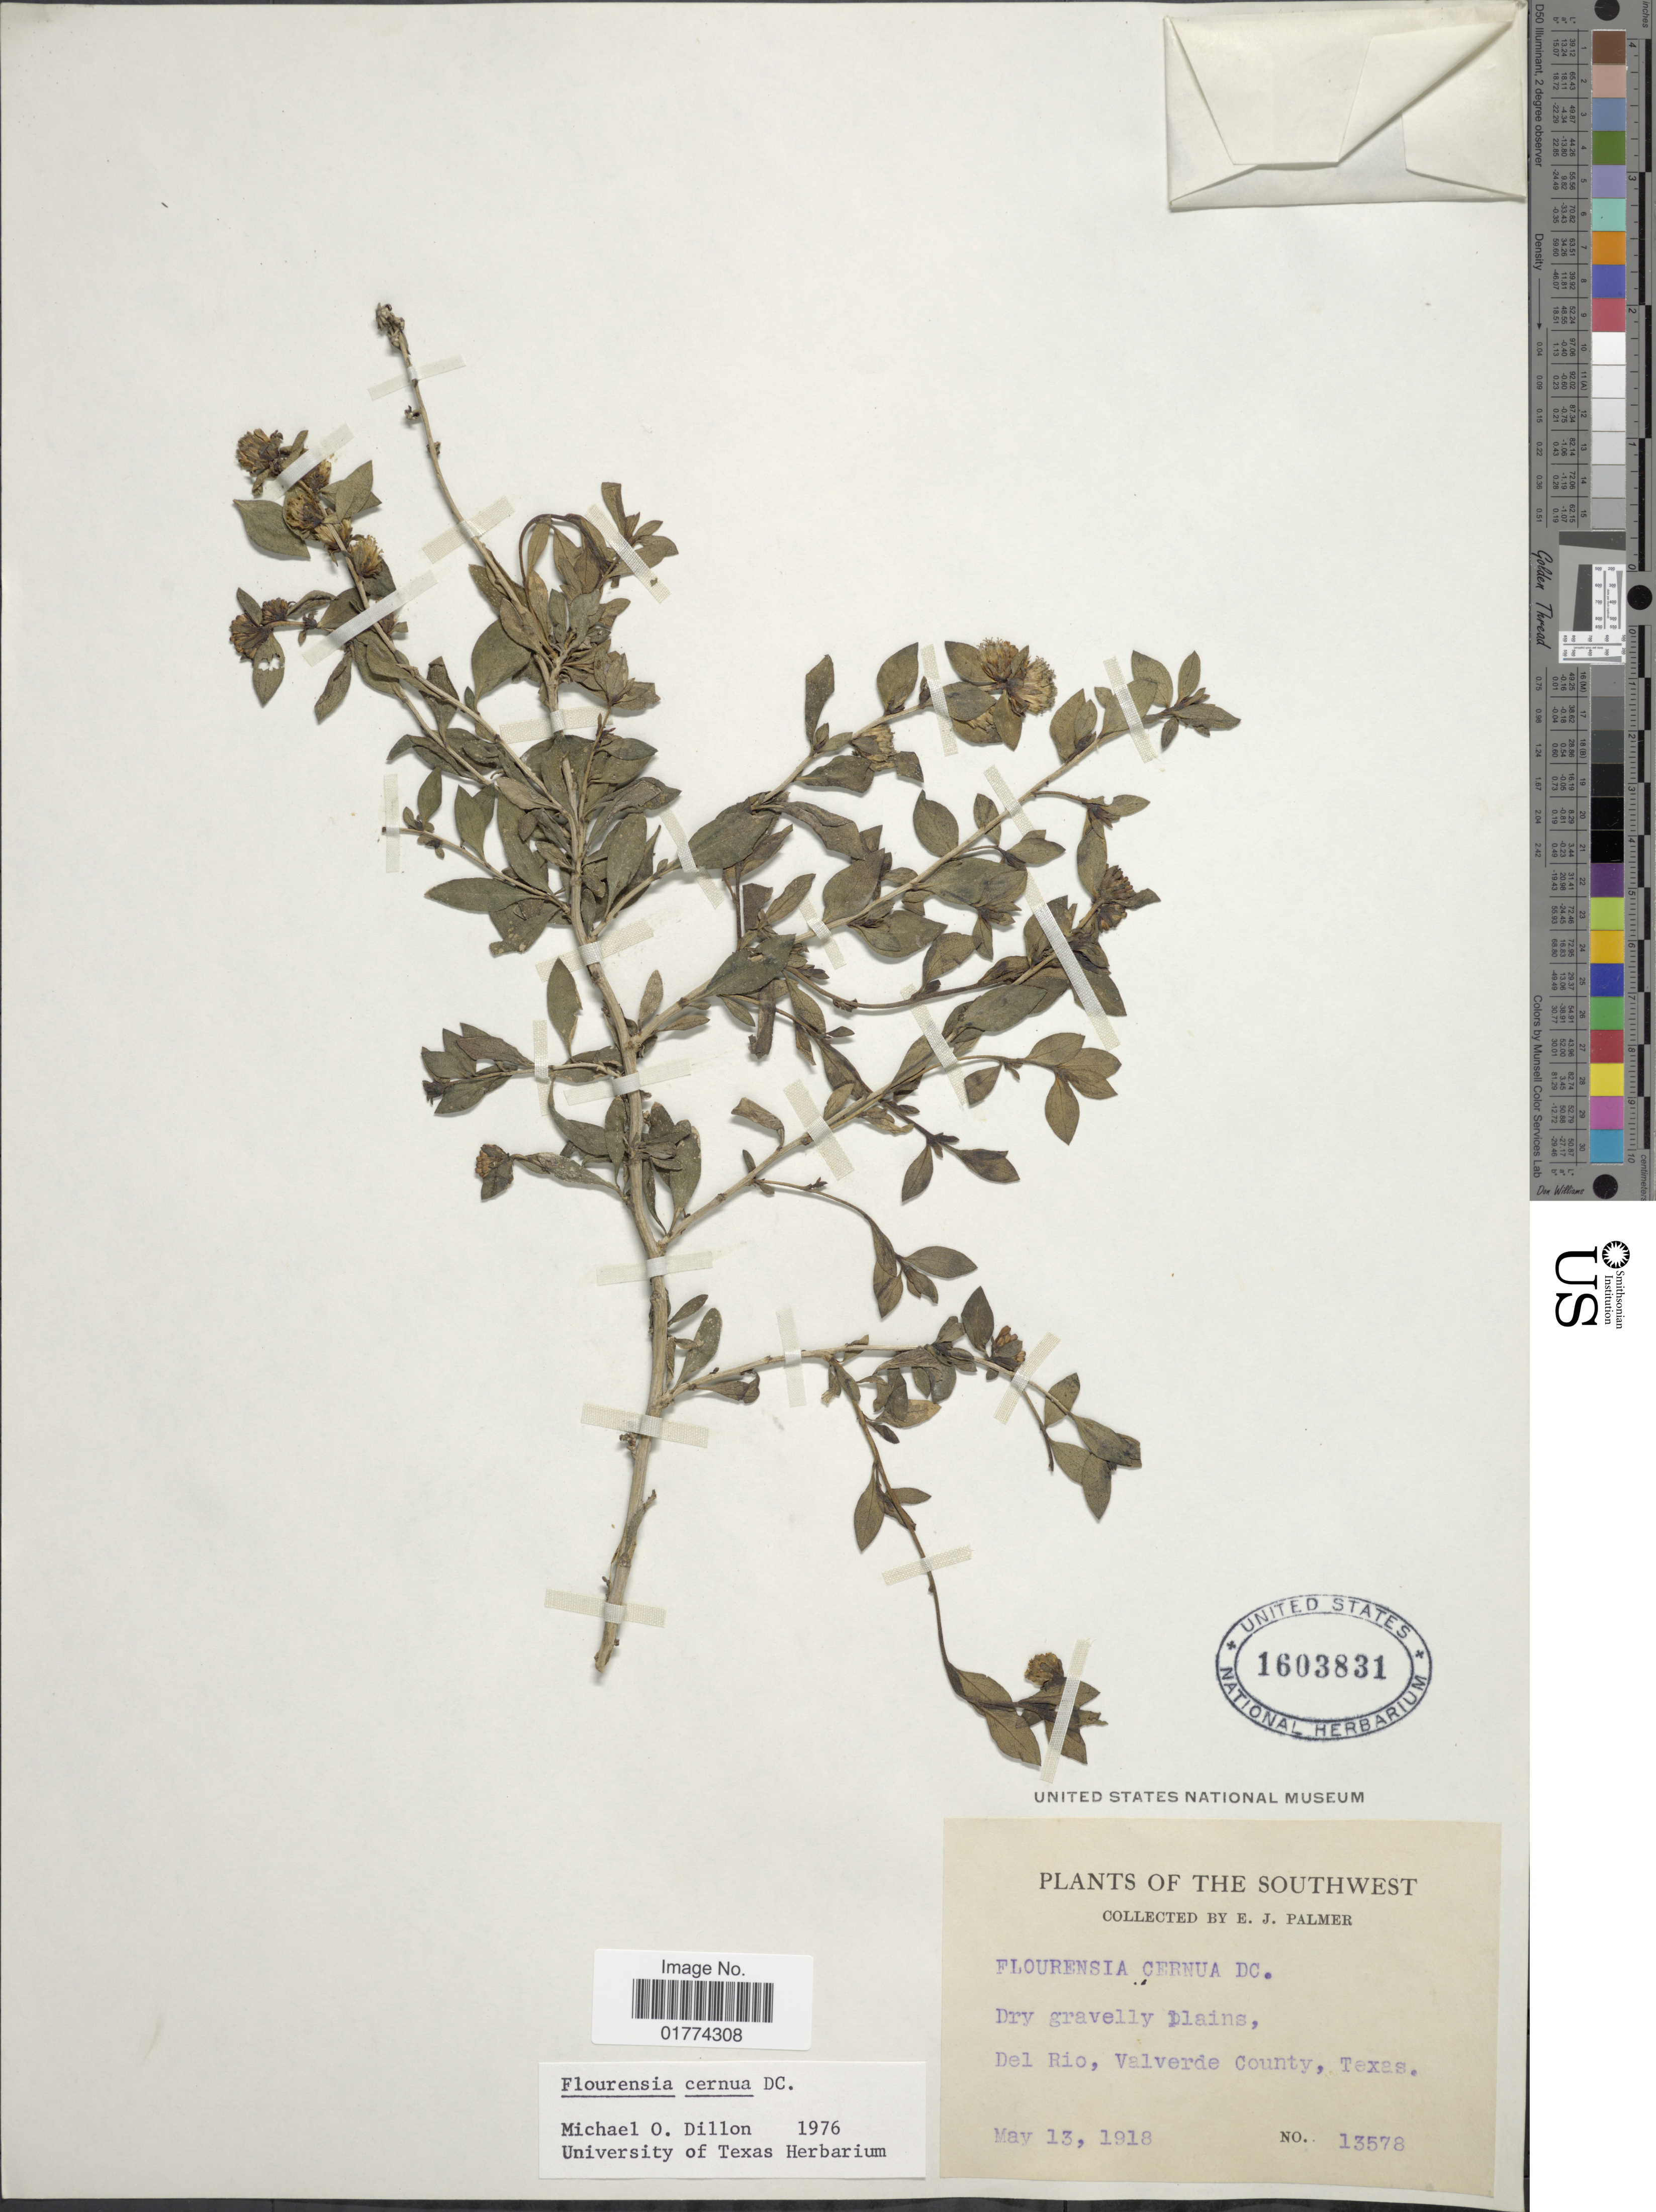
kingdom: Plantae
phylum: Tracheophyta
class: Magnoliopsida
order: Asterales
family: Asteraceae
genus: Flourensia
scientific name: Flourensia cernua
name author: DC.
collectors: E. J. Palmer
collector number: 13578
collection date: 1918-05-13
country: United States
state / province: Texas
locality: Southwest. el Rio, Valverde County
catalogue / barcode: US 1603831